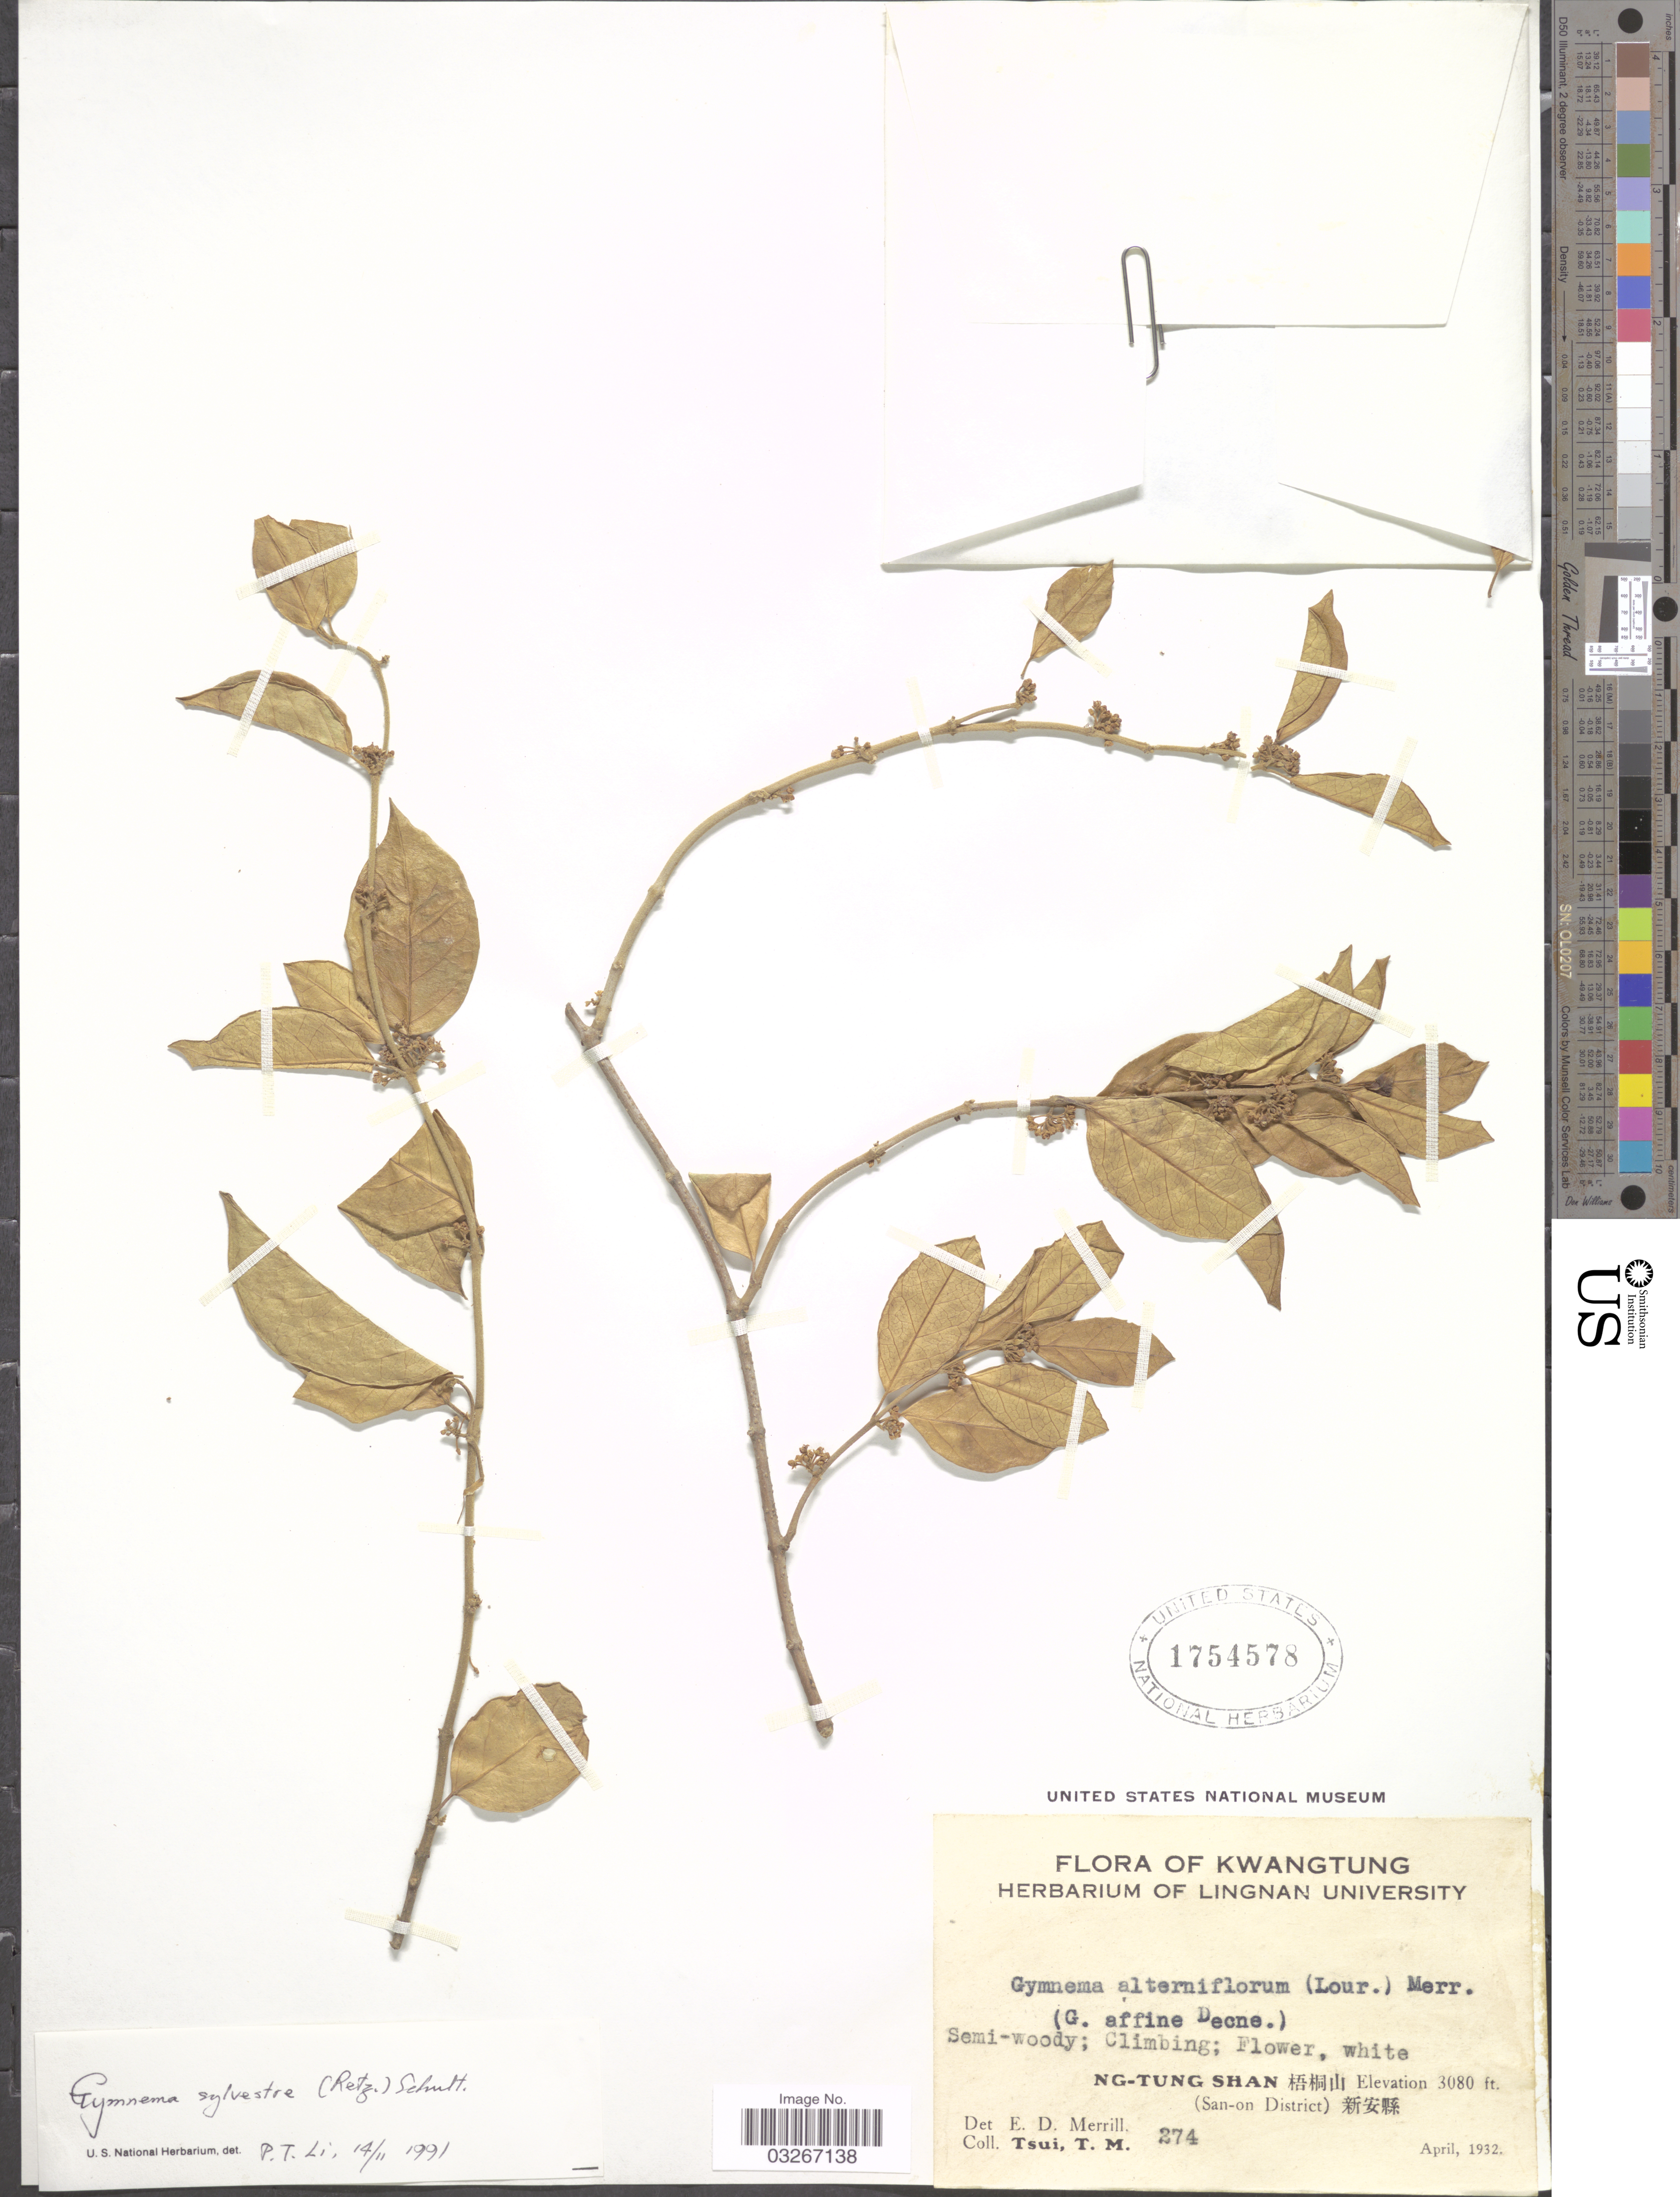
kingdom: Plantae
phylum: Tracheophyta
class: Magnoliopsida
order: Gentianales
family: Apocynaceae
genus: Gymnema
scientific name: Gymnema sylvestre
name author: (Retz.) R. Br. ex Schult. in Roem. & Schult.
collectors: T. Tsui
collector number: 274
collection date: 1932-04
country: China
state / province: Guangdong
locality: Kwangtung. Ng-Tung Shan X. (San-on District) X.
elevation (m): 939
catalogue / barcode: US 1754578